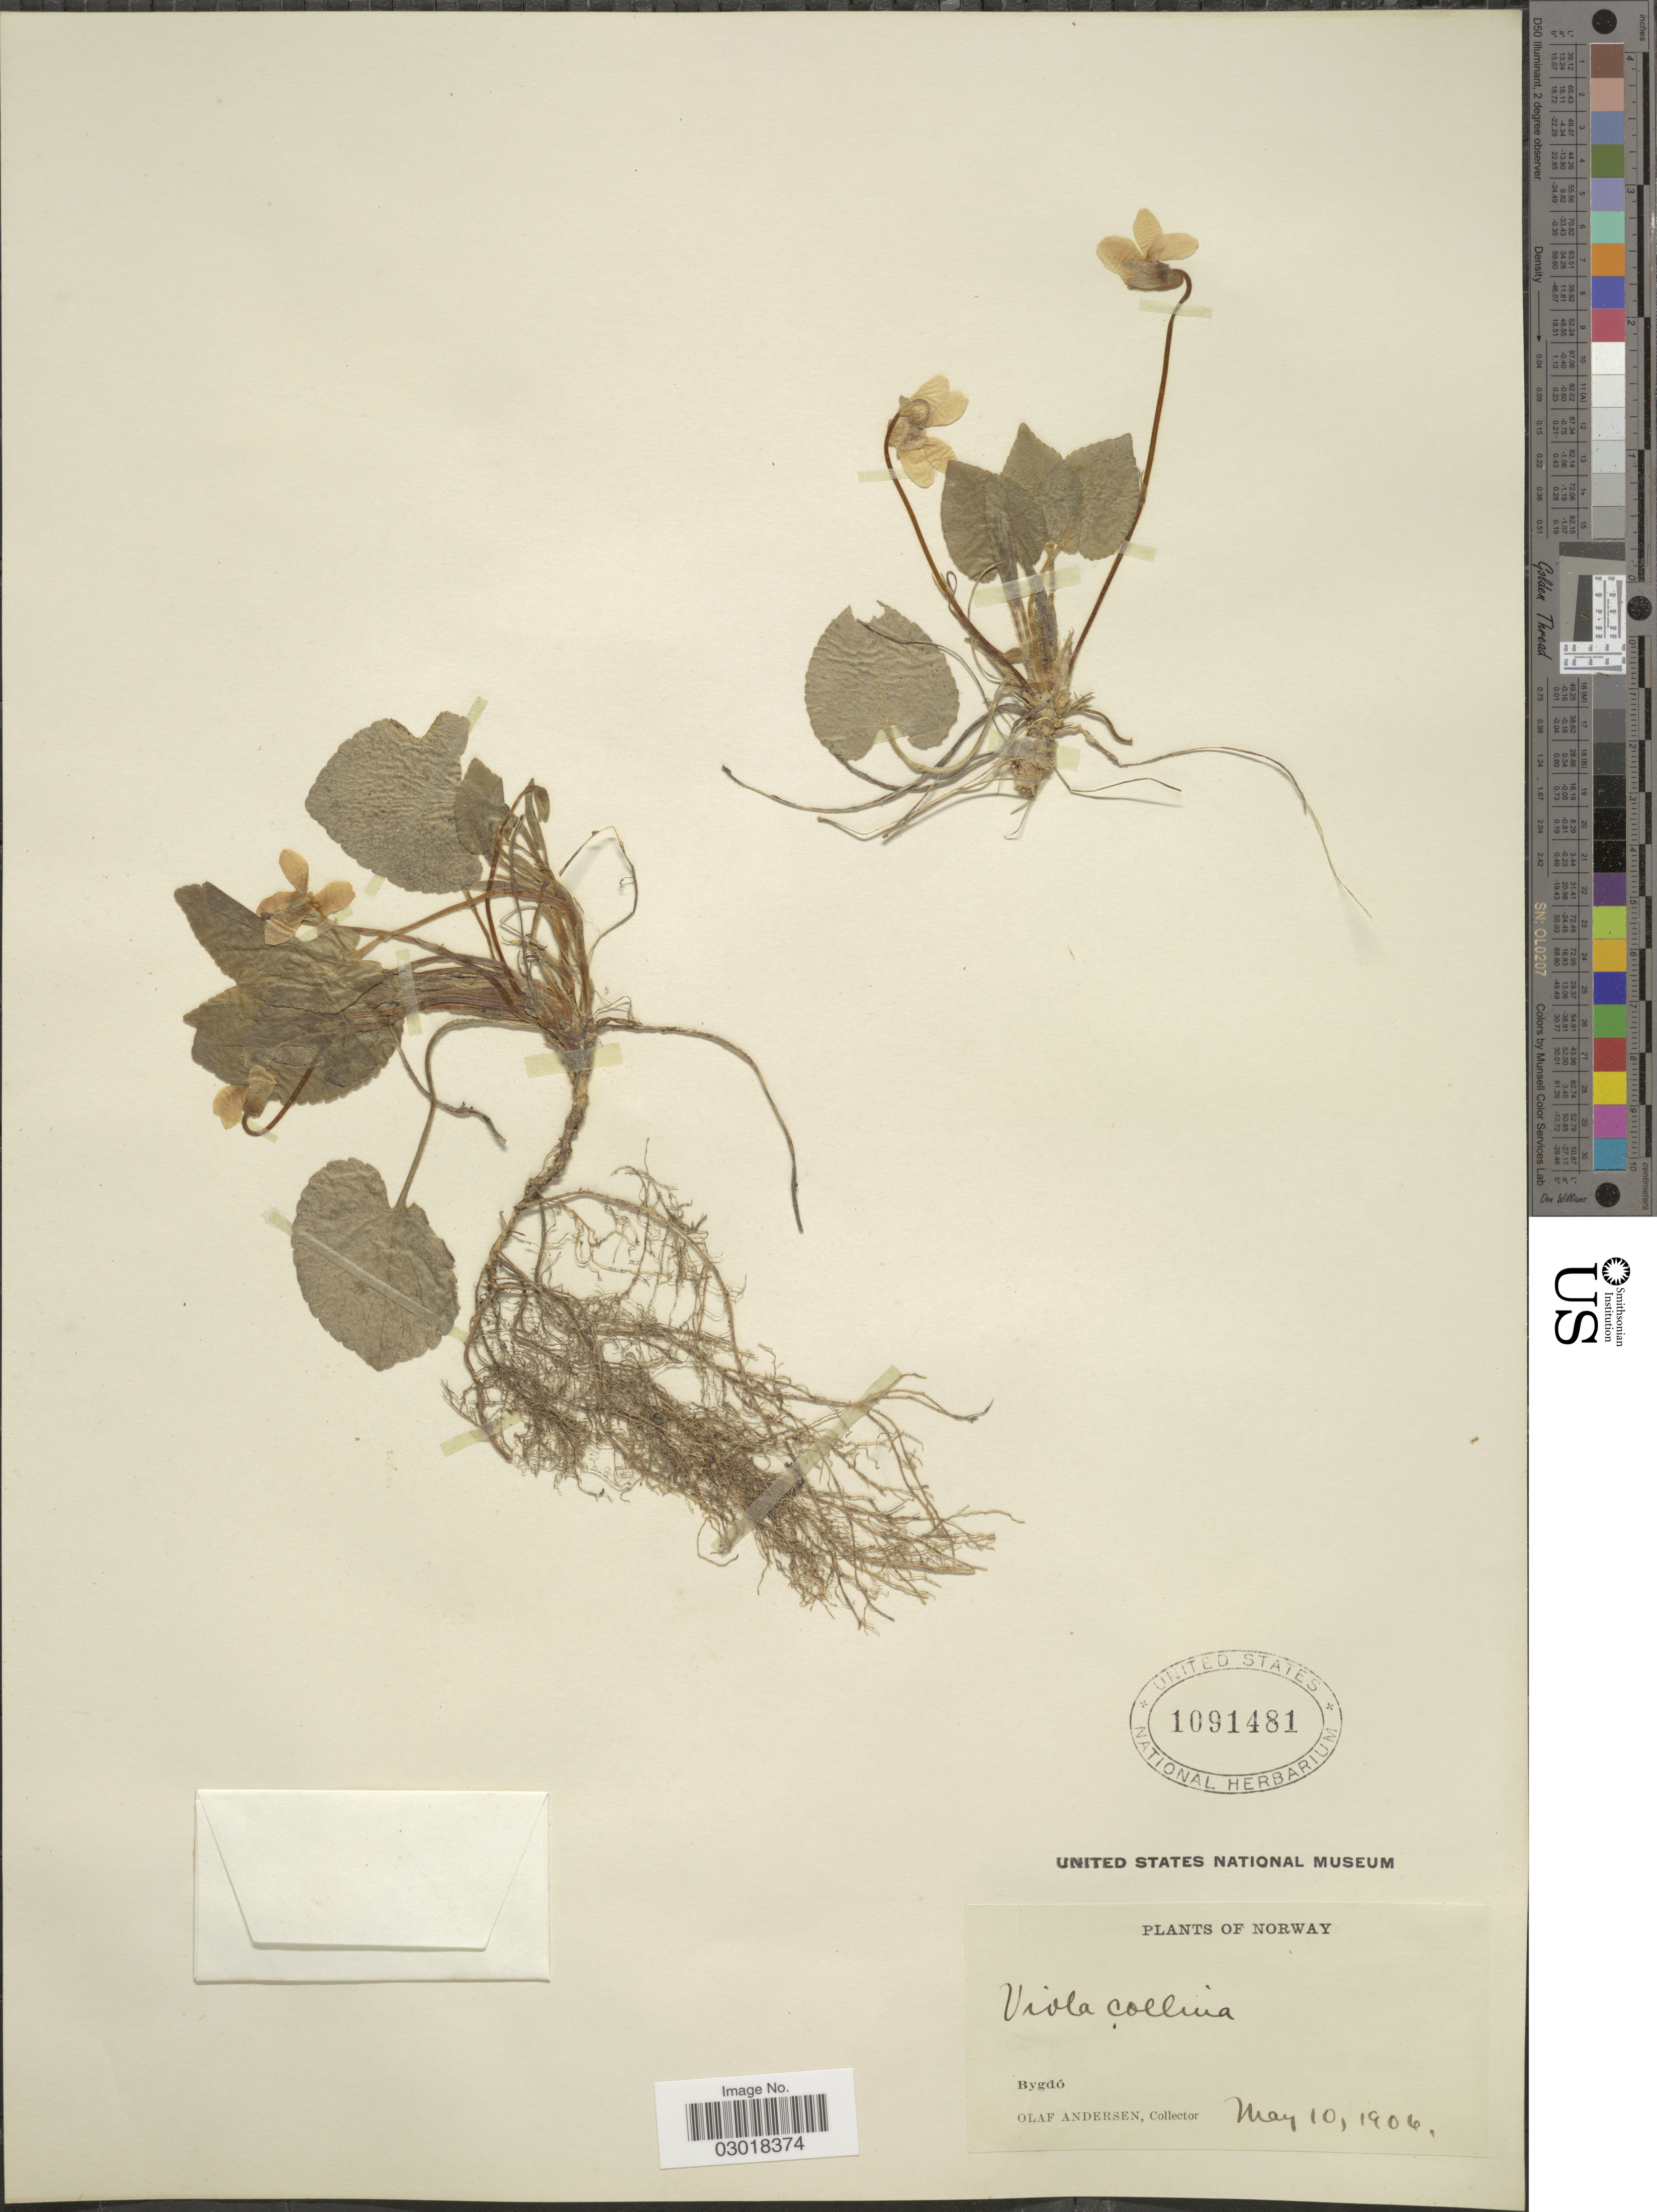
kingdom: Plantae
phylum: Tracheophyta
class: Magnoliopsida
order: Malpighiales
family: Violaceae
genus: Viola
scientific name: Viola collina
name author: Besser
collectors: O. Andersen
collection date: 1906-05-10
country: Norway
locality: Bygdó.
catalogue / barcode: US 1091481